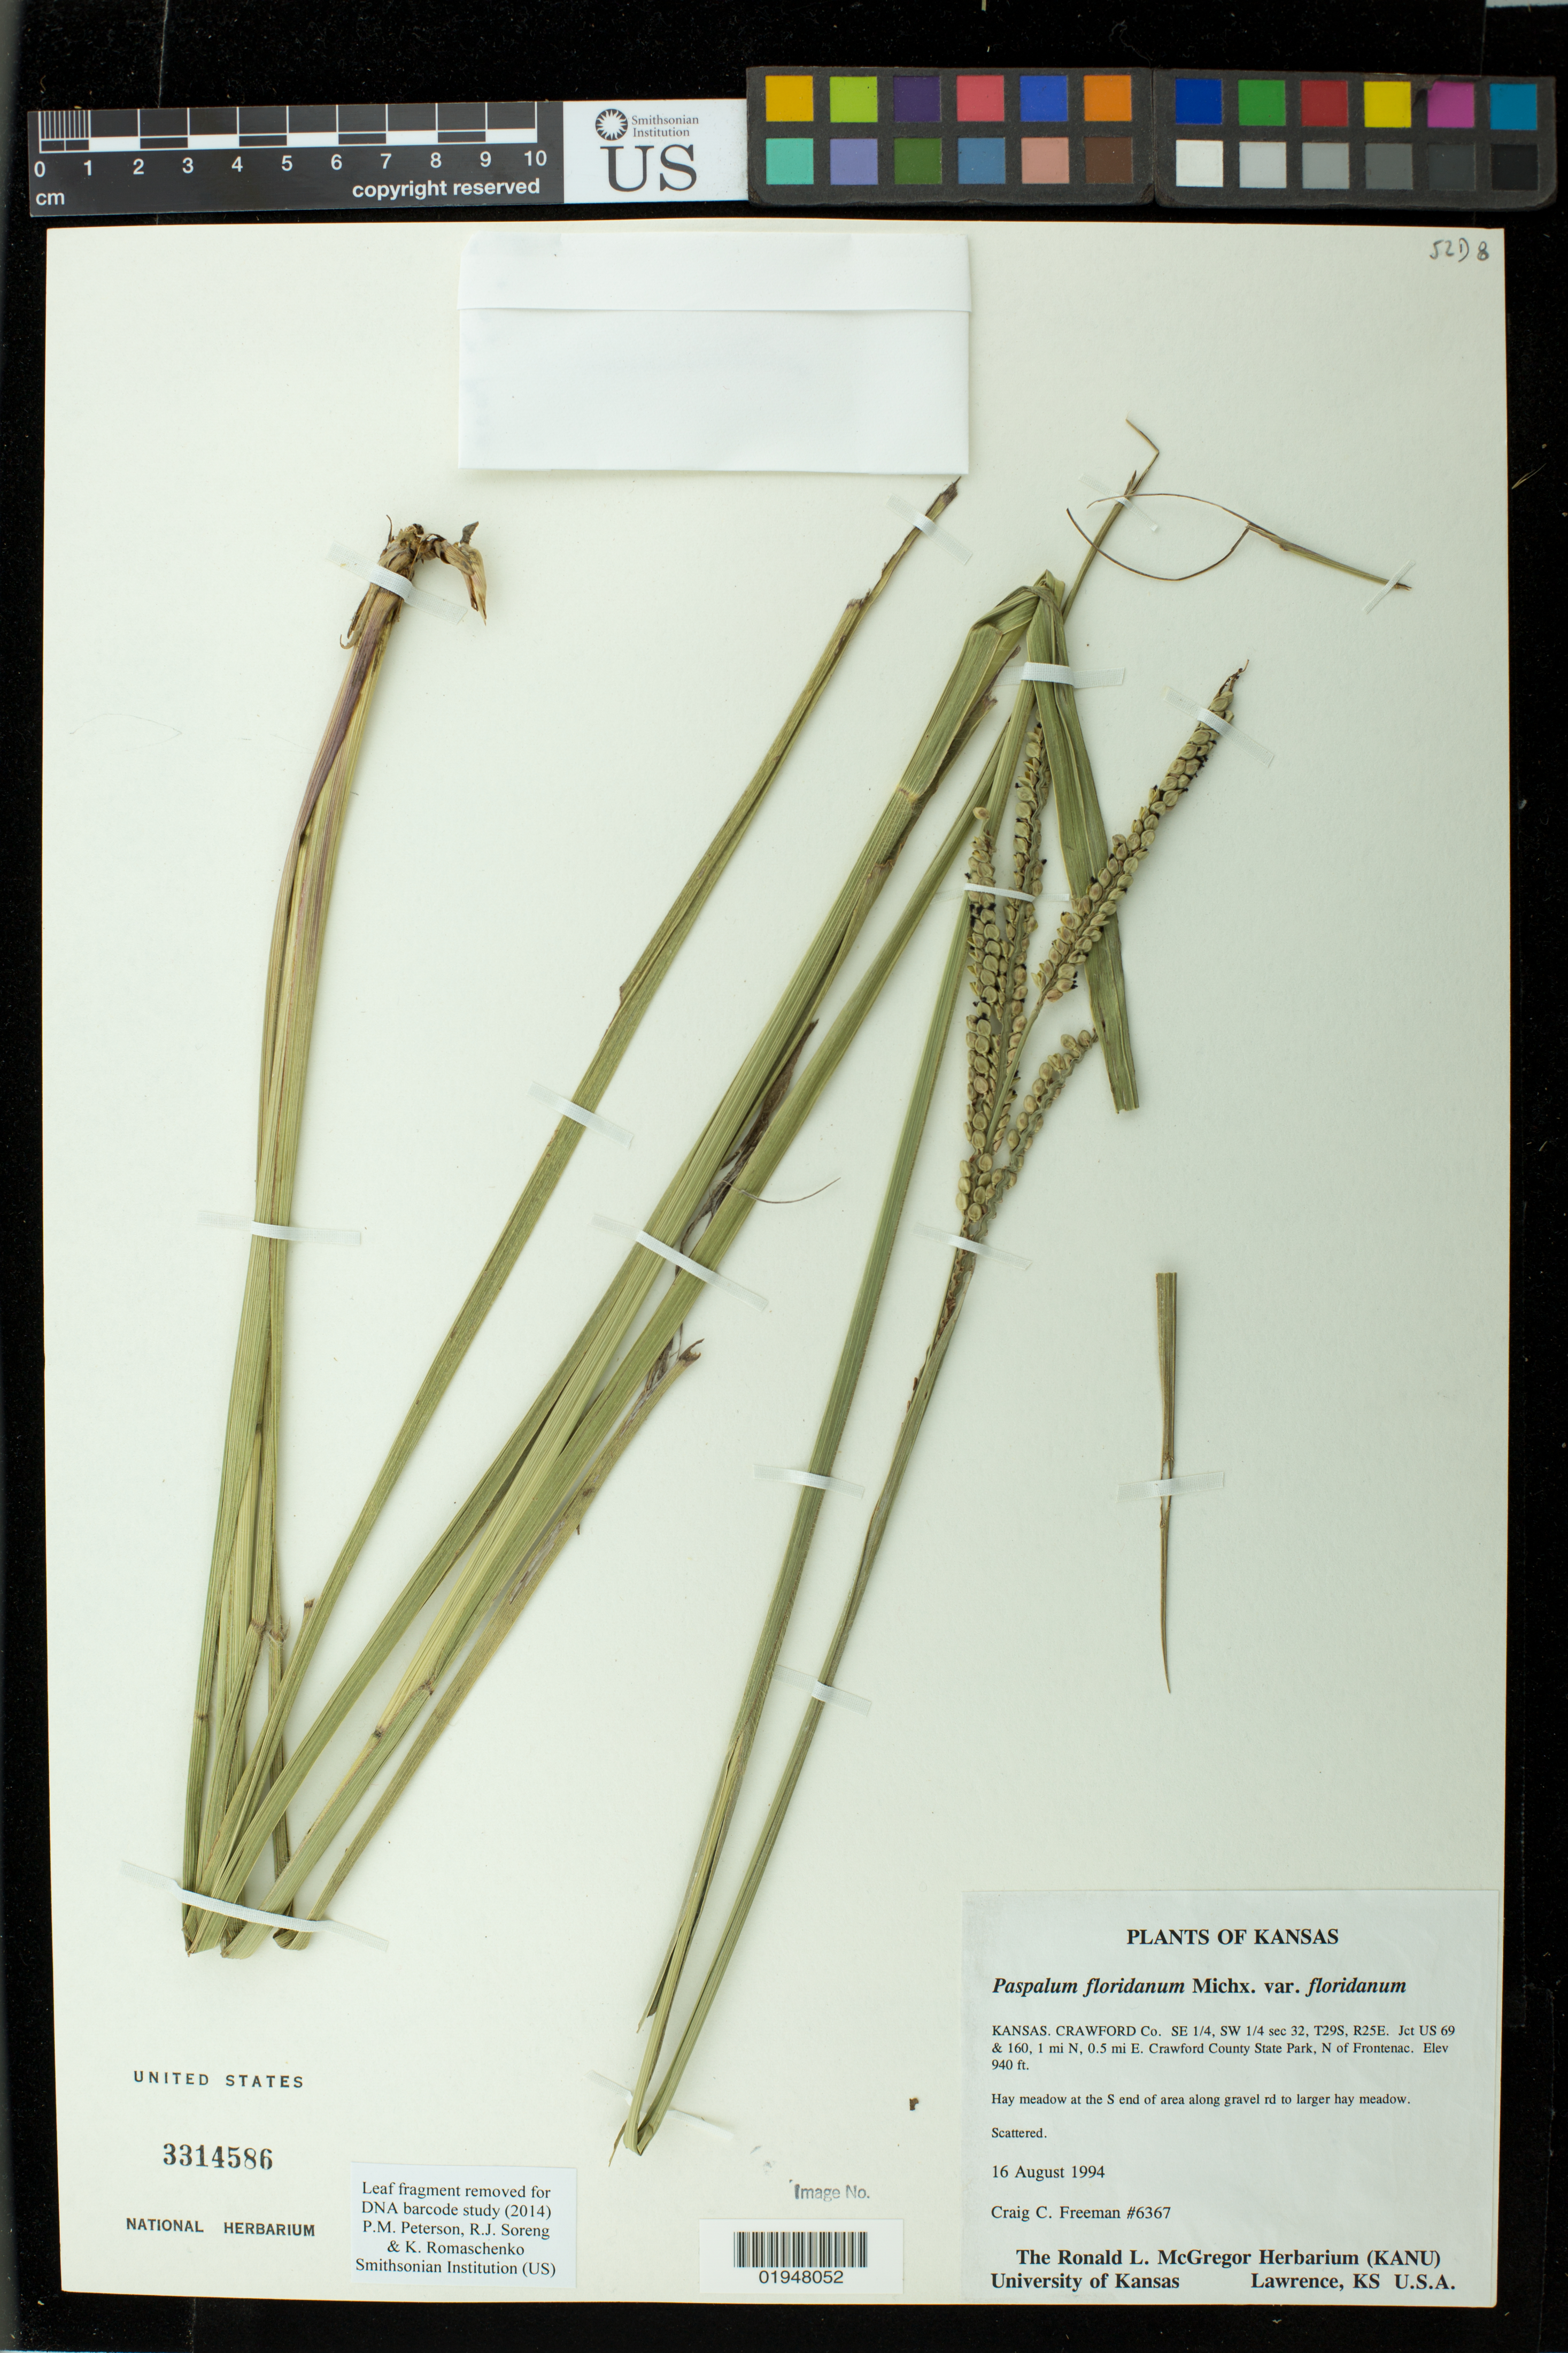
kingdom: Plantae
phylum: Tracheophyta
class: Liliopsida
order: Poales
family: Poaceae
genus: Paspalum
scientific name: Paspalum floridanum var. floridanum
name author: Michx.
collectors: C. C. Freeman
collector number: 6367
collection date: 1994-08-16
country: United States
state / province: Kansas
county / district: Crawford County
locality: SE 1/4, SW 1/4 sec 32, T29S, R25E. Jct US 69 & 160, 1 mi N, 0.5 mi E Crawford County State Park, N of Frontenac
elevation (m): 287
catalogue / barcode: US 3314586